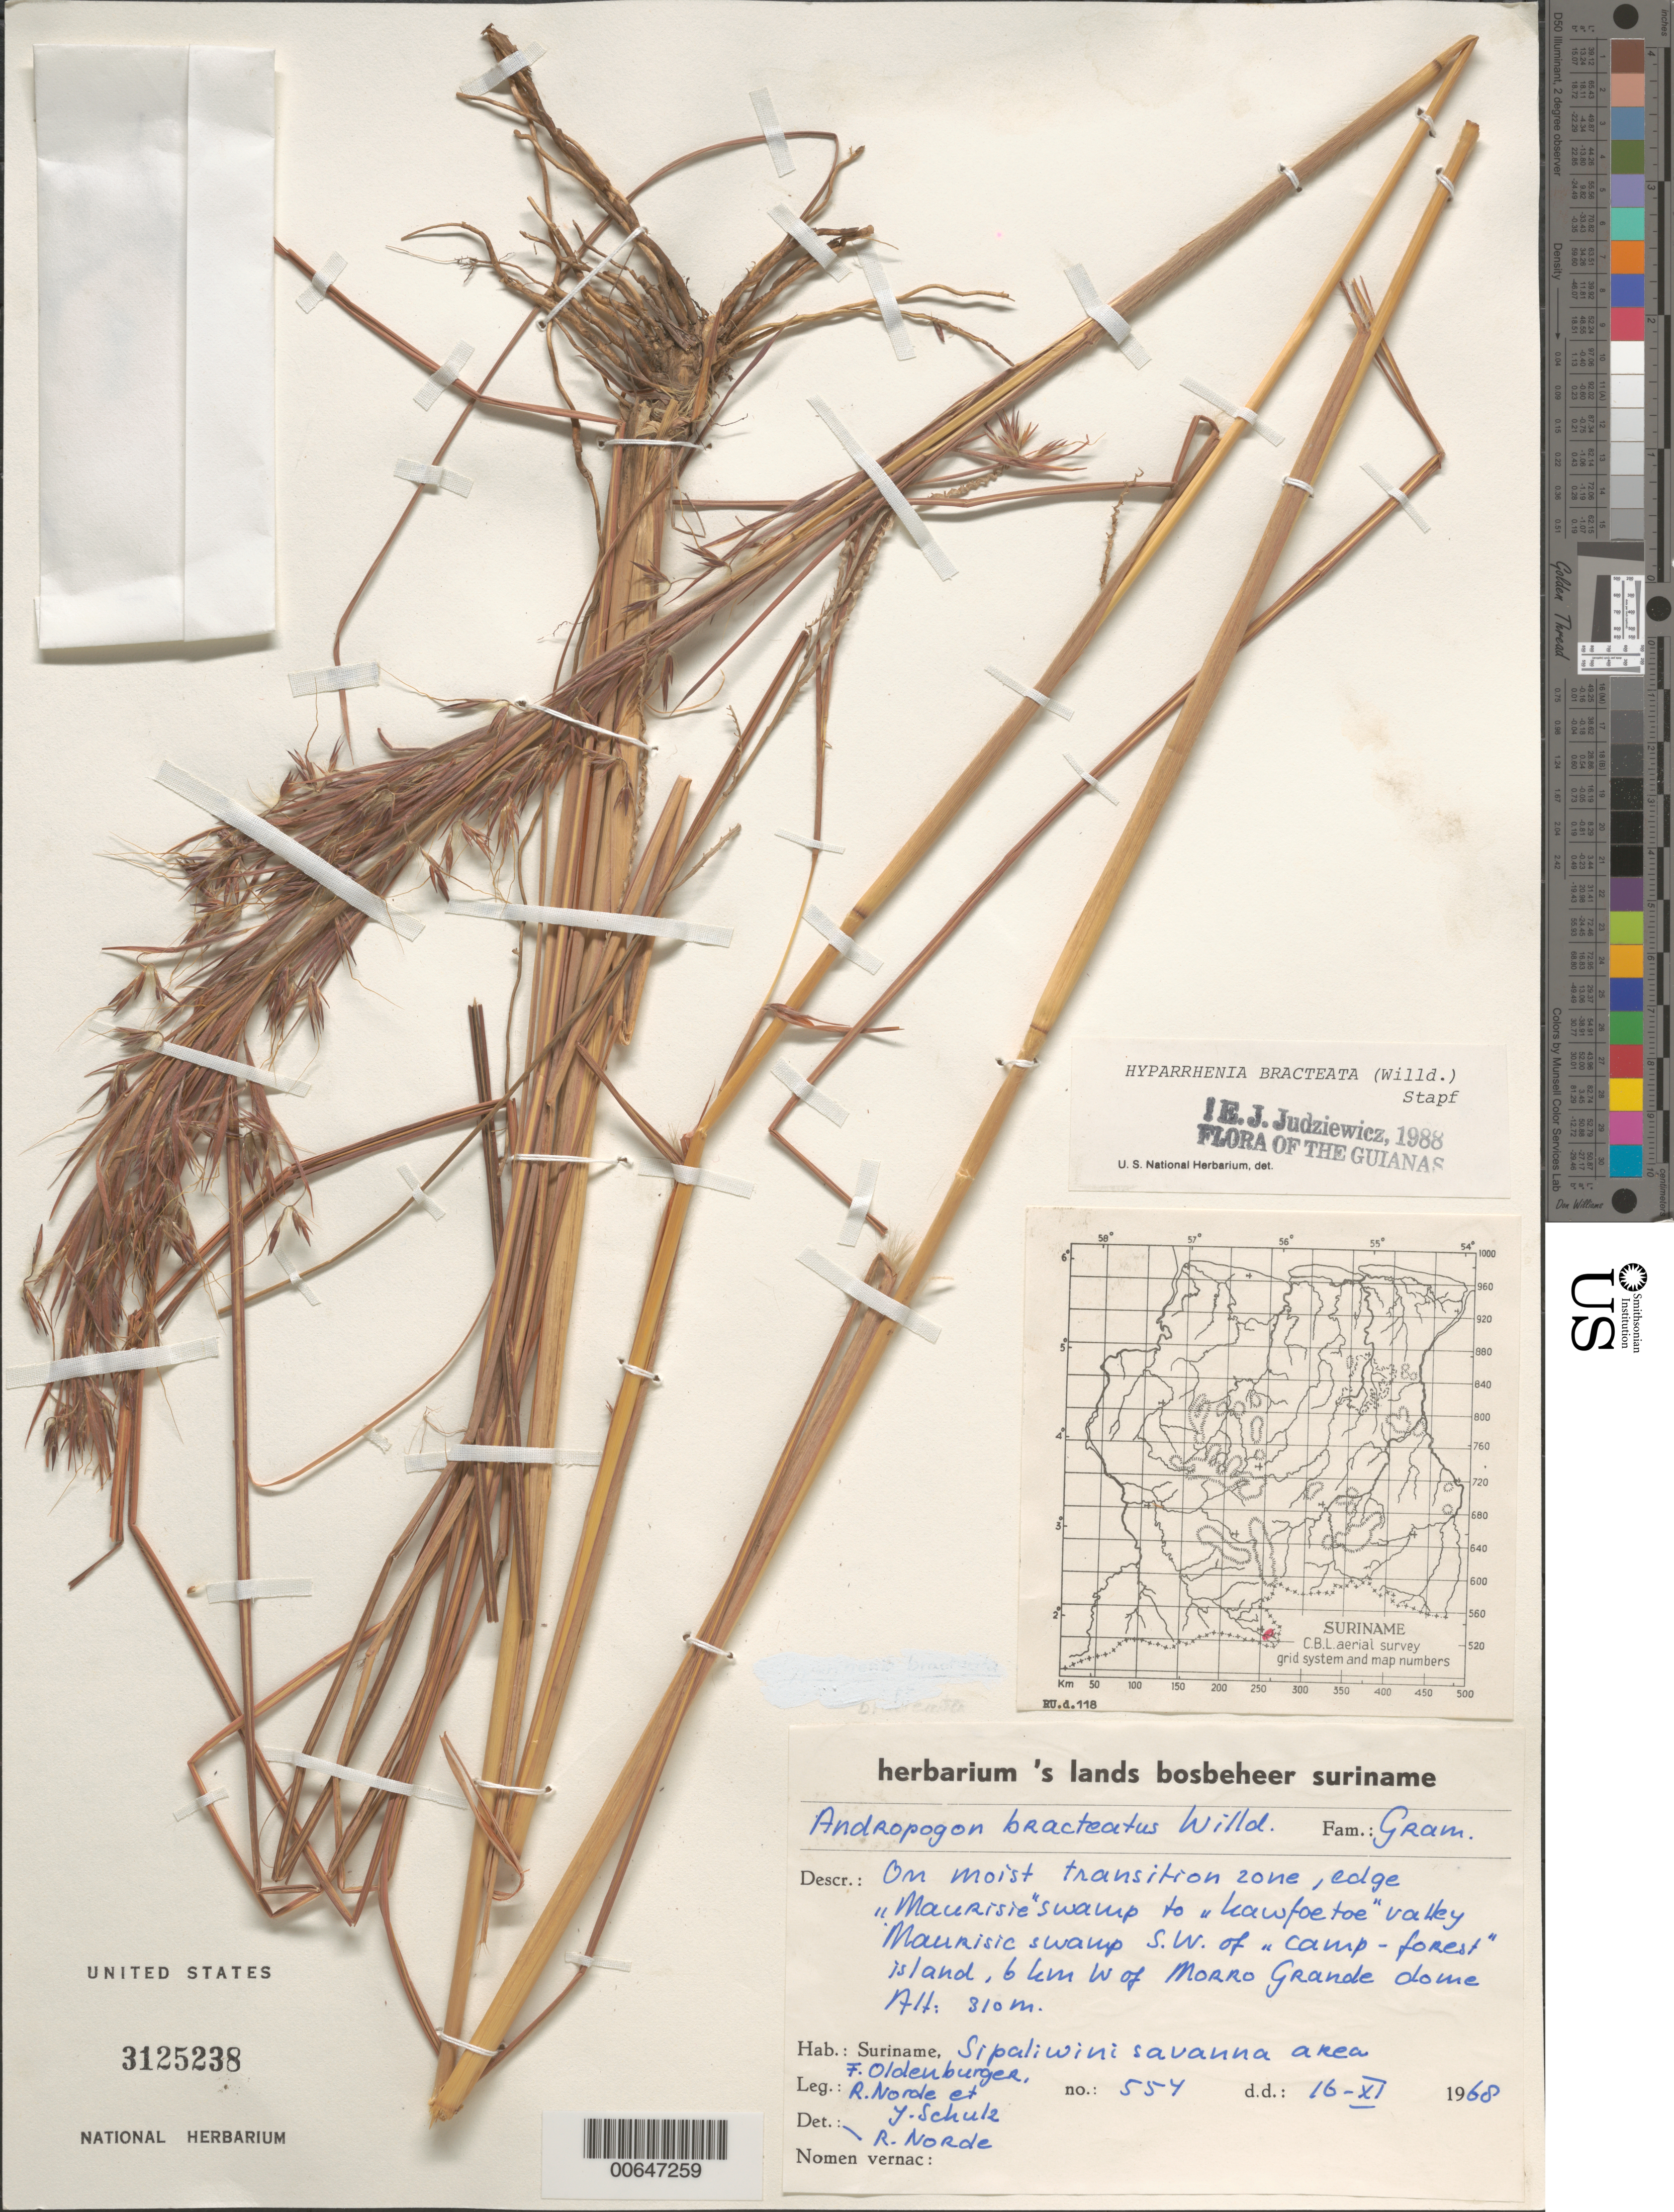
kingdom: Plantae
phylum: Tracheophyta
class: Liliopsida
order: Poales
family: Poaceae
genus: Hyparrhenia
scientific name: Hyparrhenia bracteata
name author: (Willd.) Stapf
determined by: Judziewicz, E. J.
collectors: F. Oldenburger, R. Norde & J. P. Schulz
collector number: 557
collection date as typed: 16-Nov-68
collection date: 1968-11-16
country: Suriname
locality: Sipaliwini Savanna, Brazilian frontier, edge of Maurisie swamp to Hawfoetoe Valley, SW of Camp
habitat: Moist transition zone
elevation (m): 310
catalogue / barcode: US 3125238